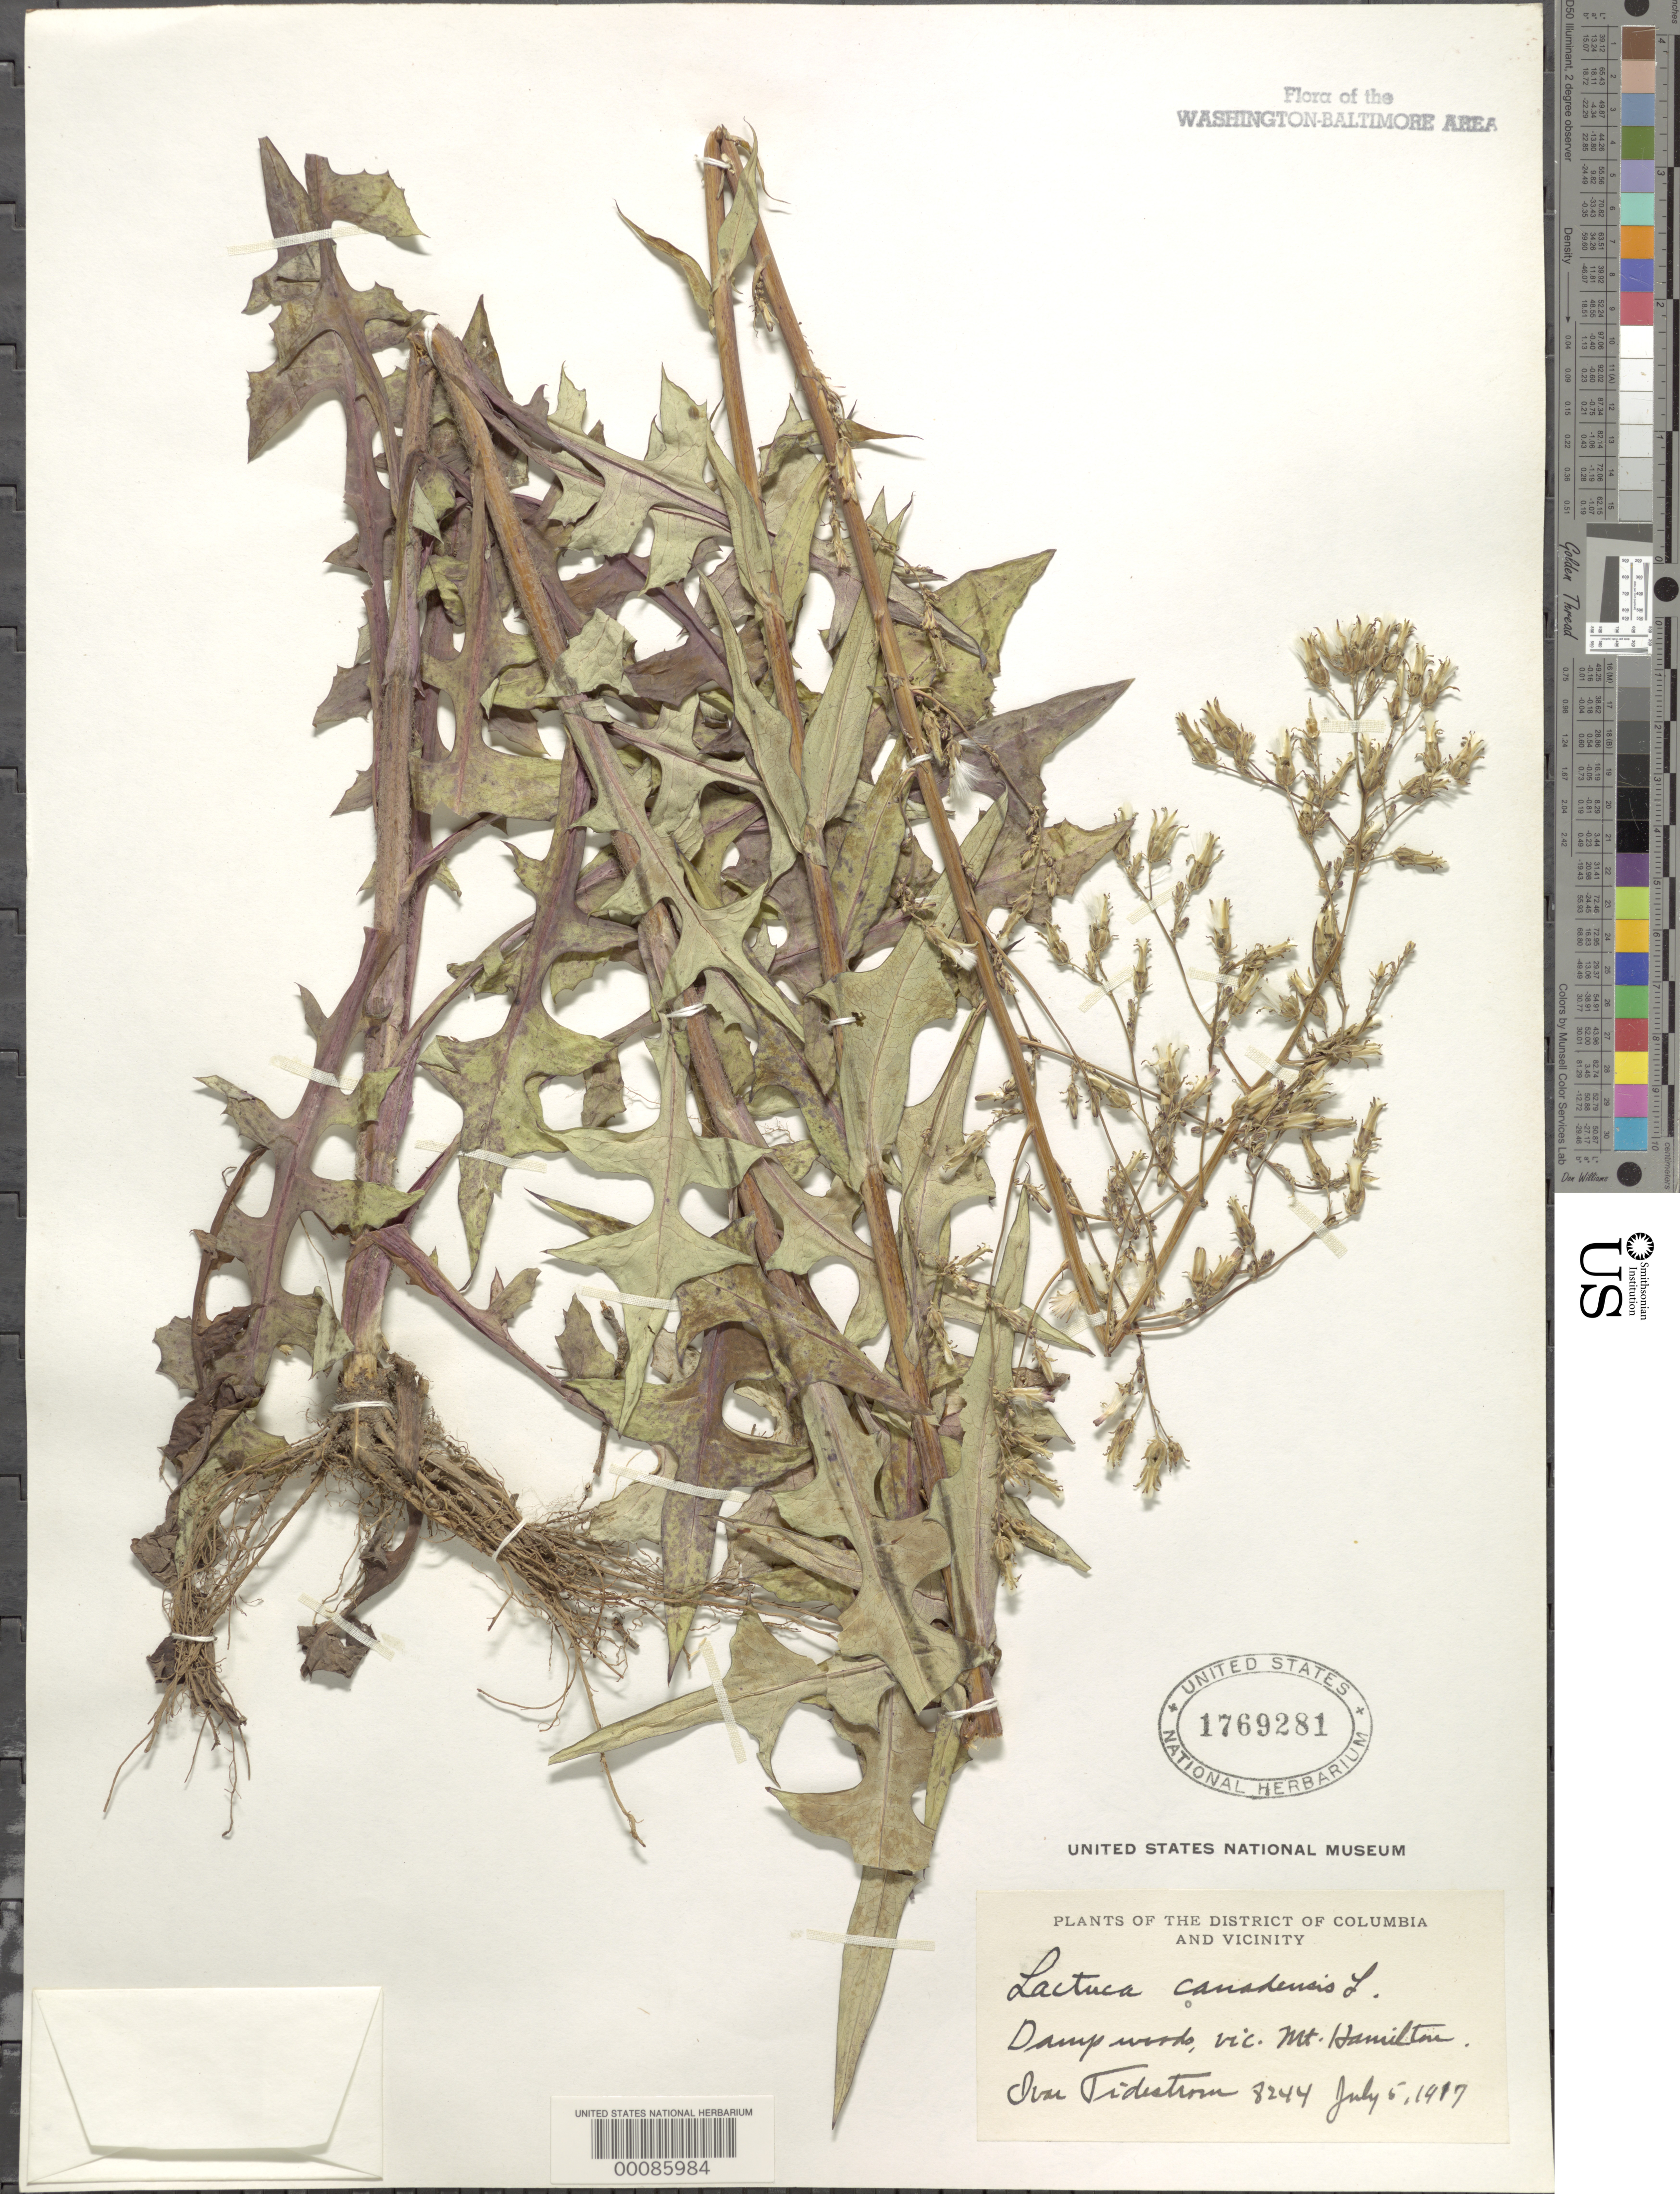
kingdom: Plantae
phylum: Tracheophyta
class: Magnoliopsida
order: Asterales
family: Asteraceae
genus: Lactuca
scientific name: Lactuca canadensis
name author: L.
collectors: I. F. Tidestrom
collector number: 8244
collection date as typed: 05 Jul 1917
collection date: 1917-07-05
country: United States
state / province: District of Columbia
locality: Mount Hamilton vicinity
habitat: Damp woods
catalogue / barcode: US 1769281